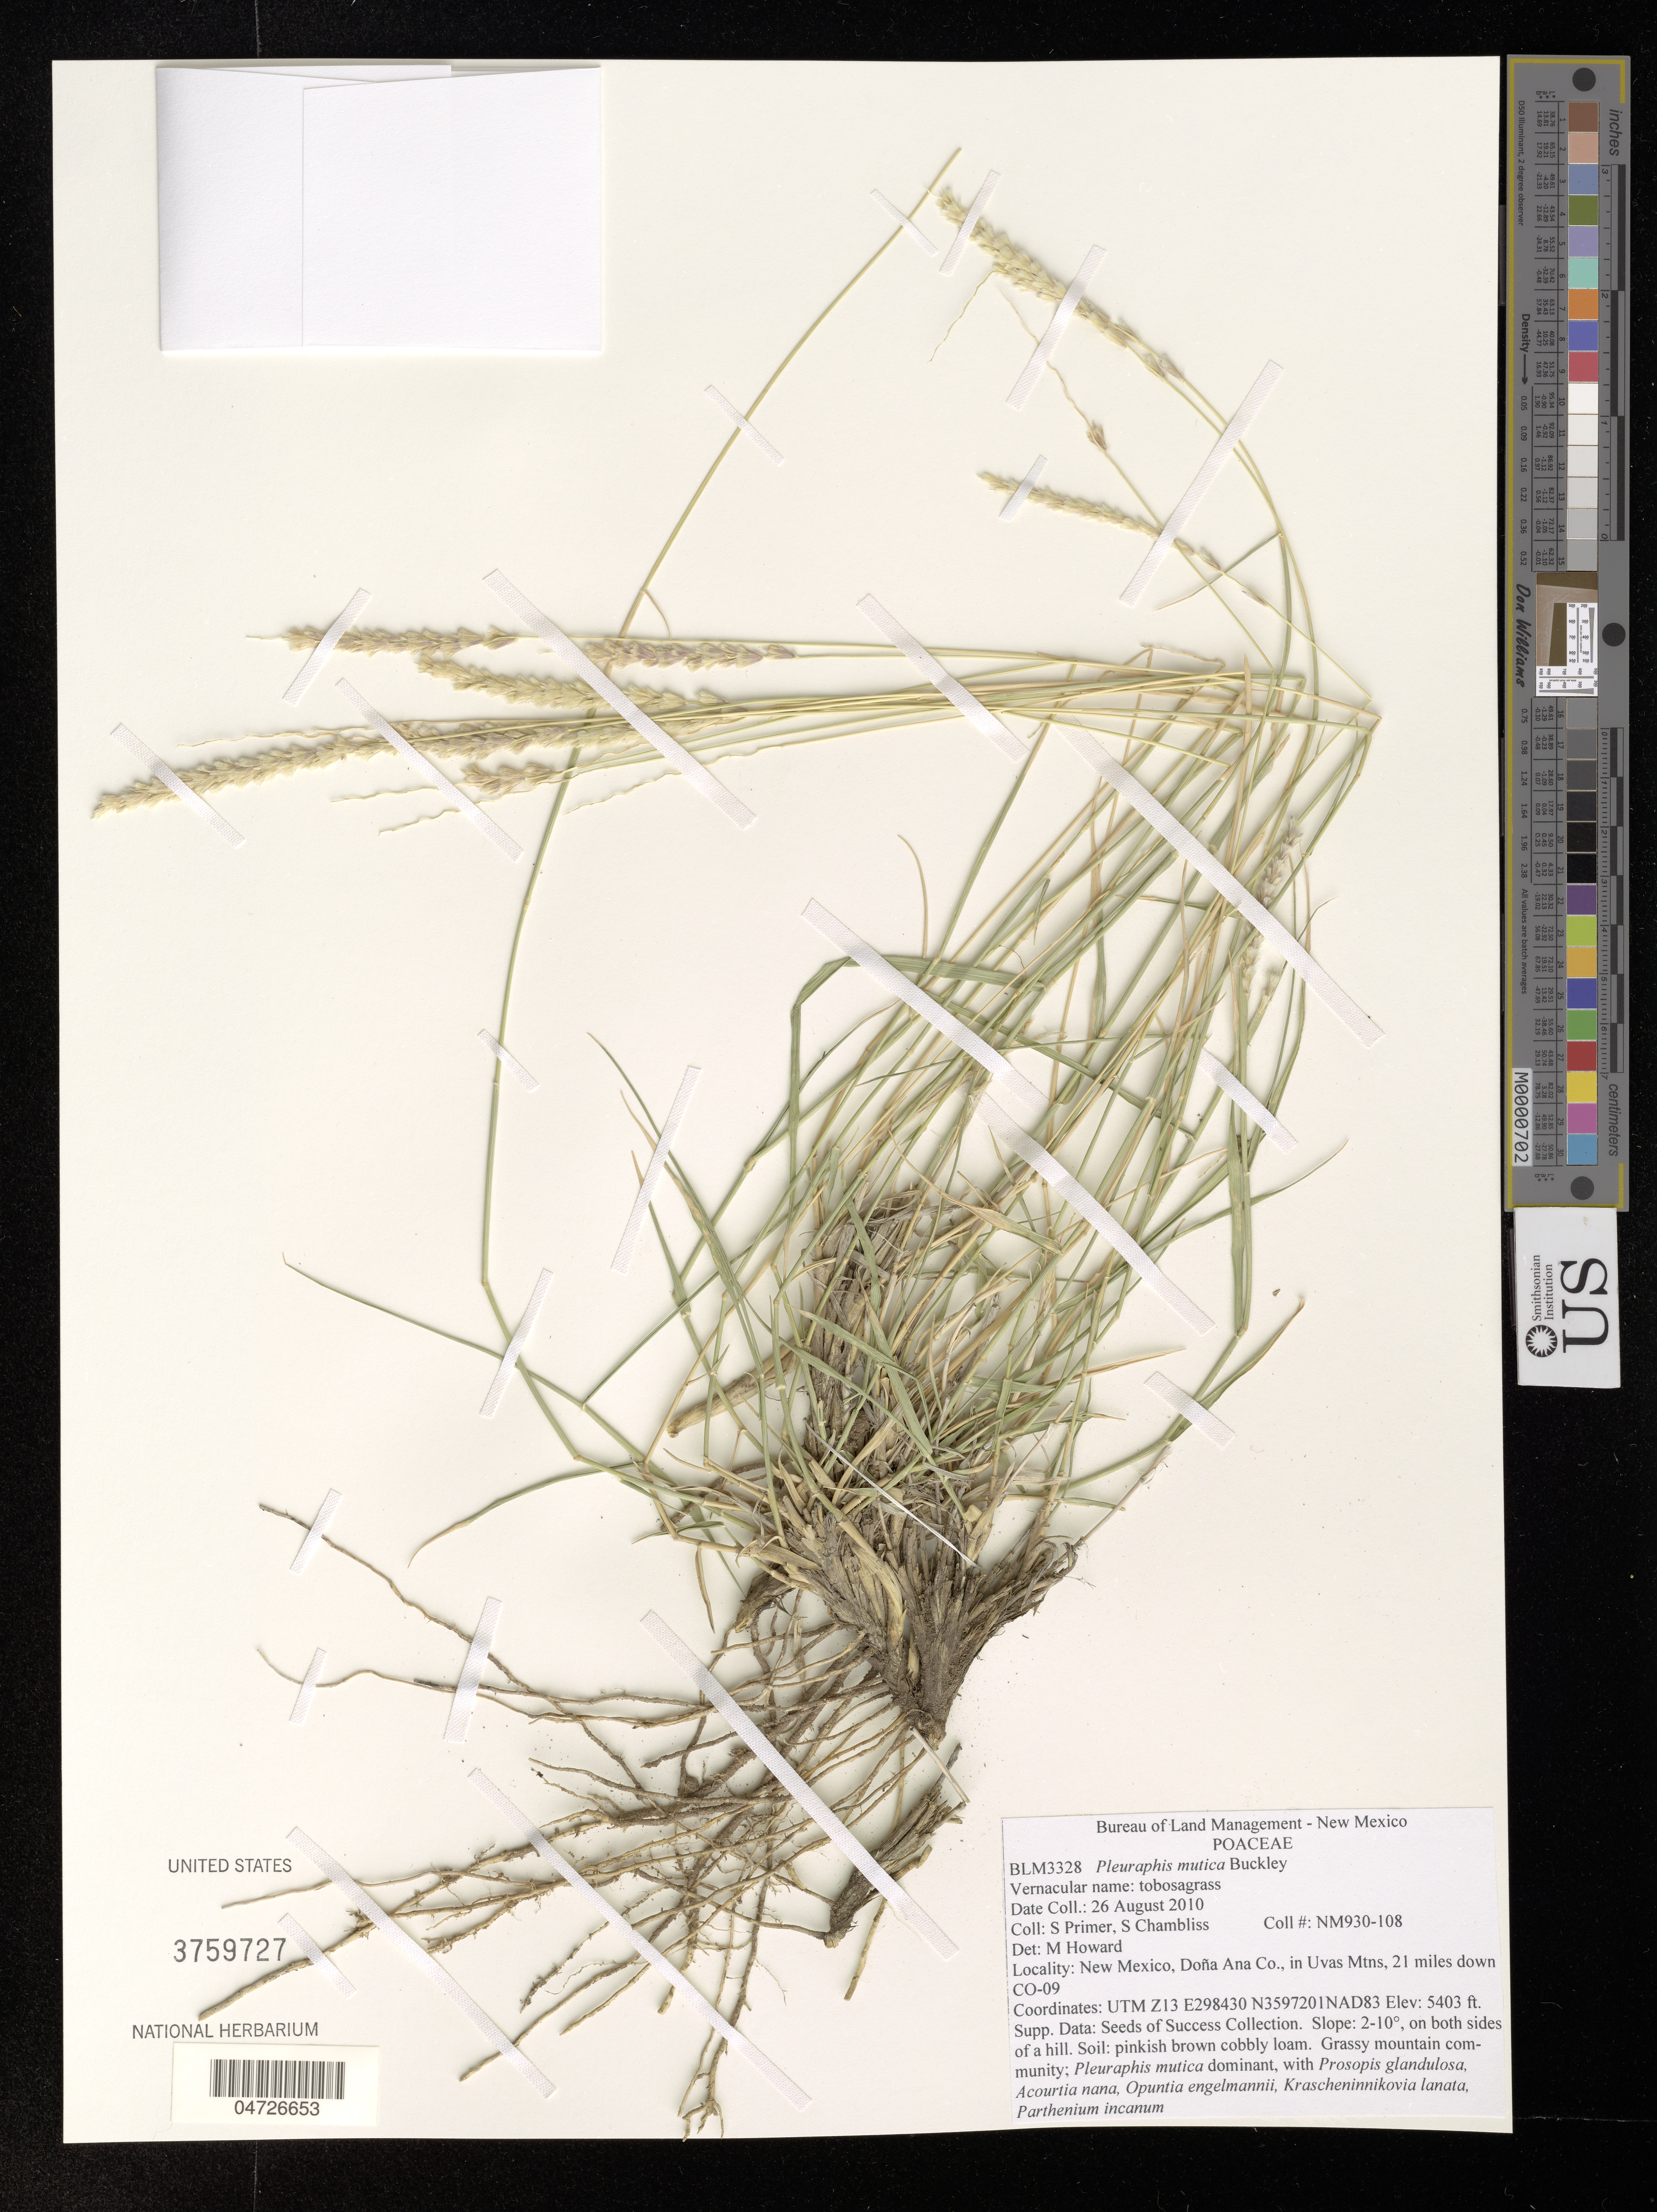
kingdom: Plantae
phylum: Tracheophyta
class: Liliopsida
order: Poales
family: Poaceae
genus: Pleuraphis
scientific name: Pleuraphis mutica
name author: Buckley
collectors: S. Primer & S. Chambliss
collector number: NM930-108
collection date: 2010-08-26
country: United States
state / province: New Mexico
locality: Doña Ana Co., in Uvas Mtns, 21 miles down CO-09.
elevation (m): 1647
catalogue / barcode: US 3759727